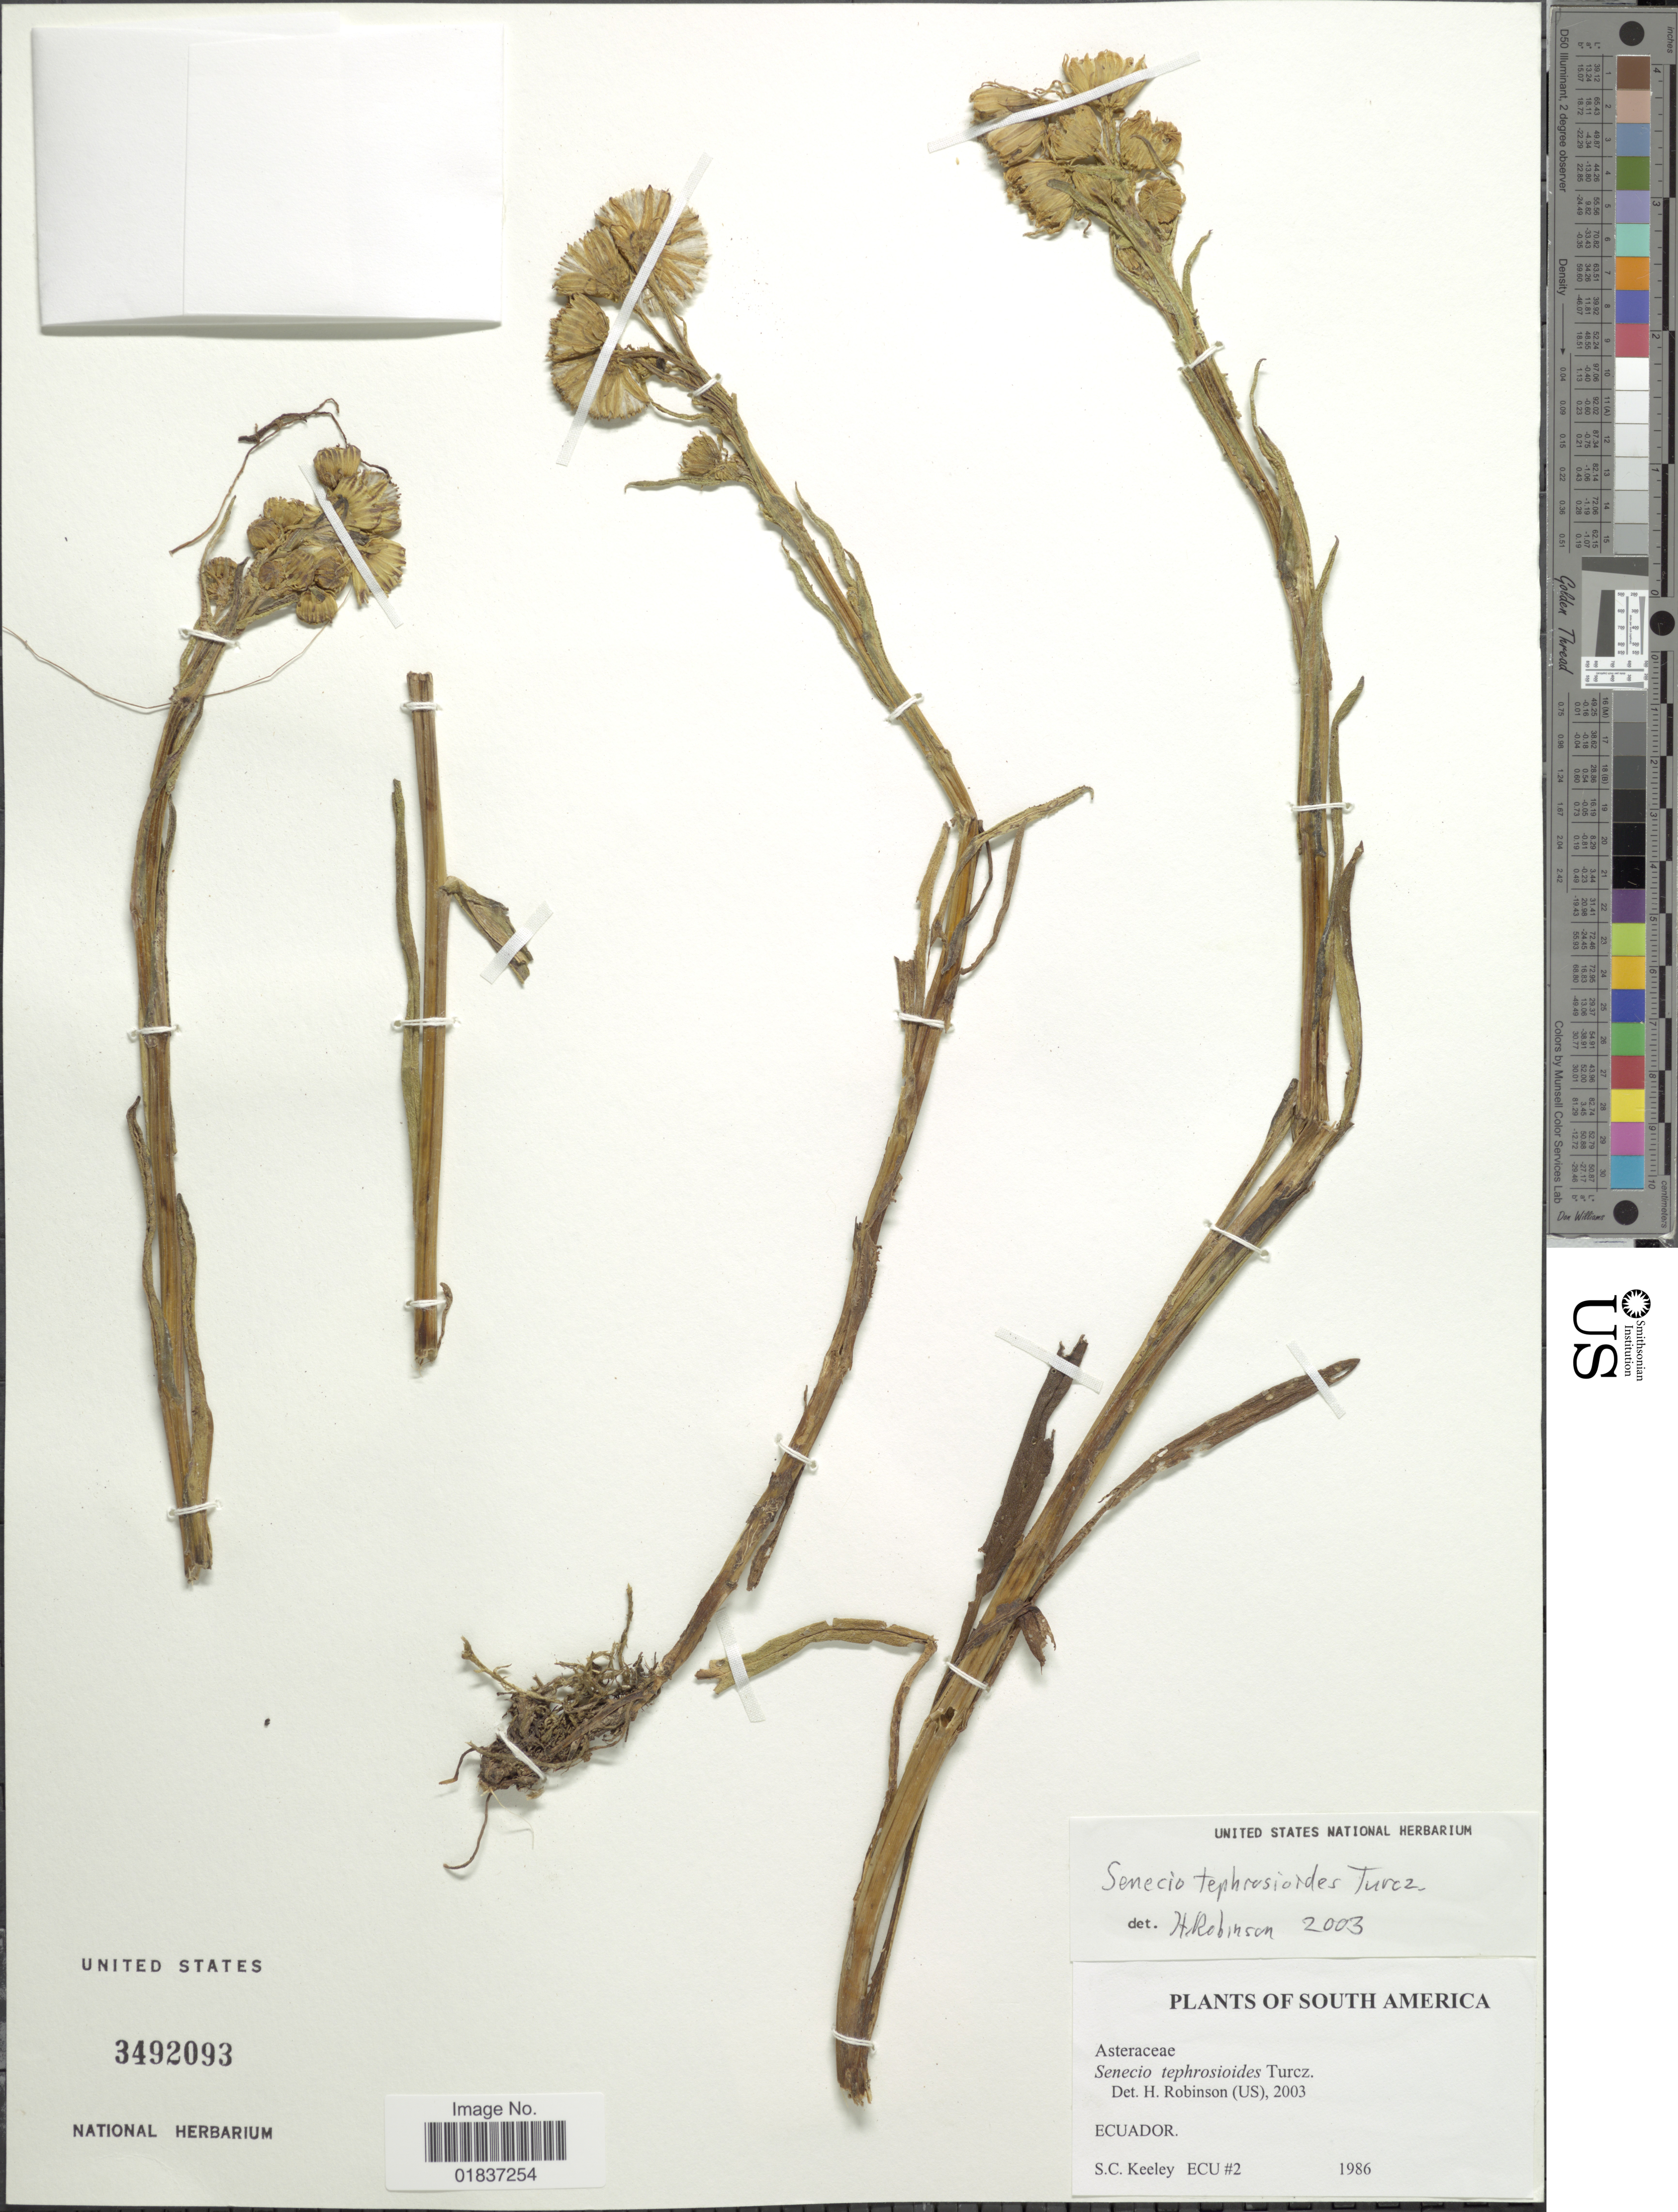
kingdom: Plantae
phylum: Tracheophyta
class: Magnoliopsida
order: Asterales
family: Asteraceae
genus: Senecio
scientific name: Senecio tephrosioides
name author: Turcz.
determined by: Salomon, Luciana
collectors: S. C. Keeley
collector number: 2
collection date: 1986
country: Ecuador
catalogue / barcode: US 3492093